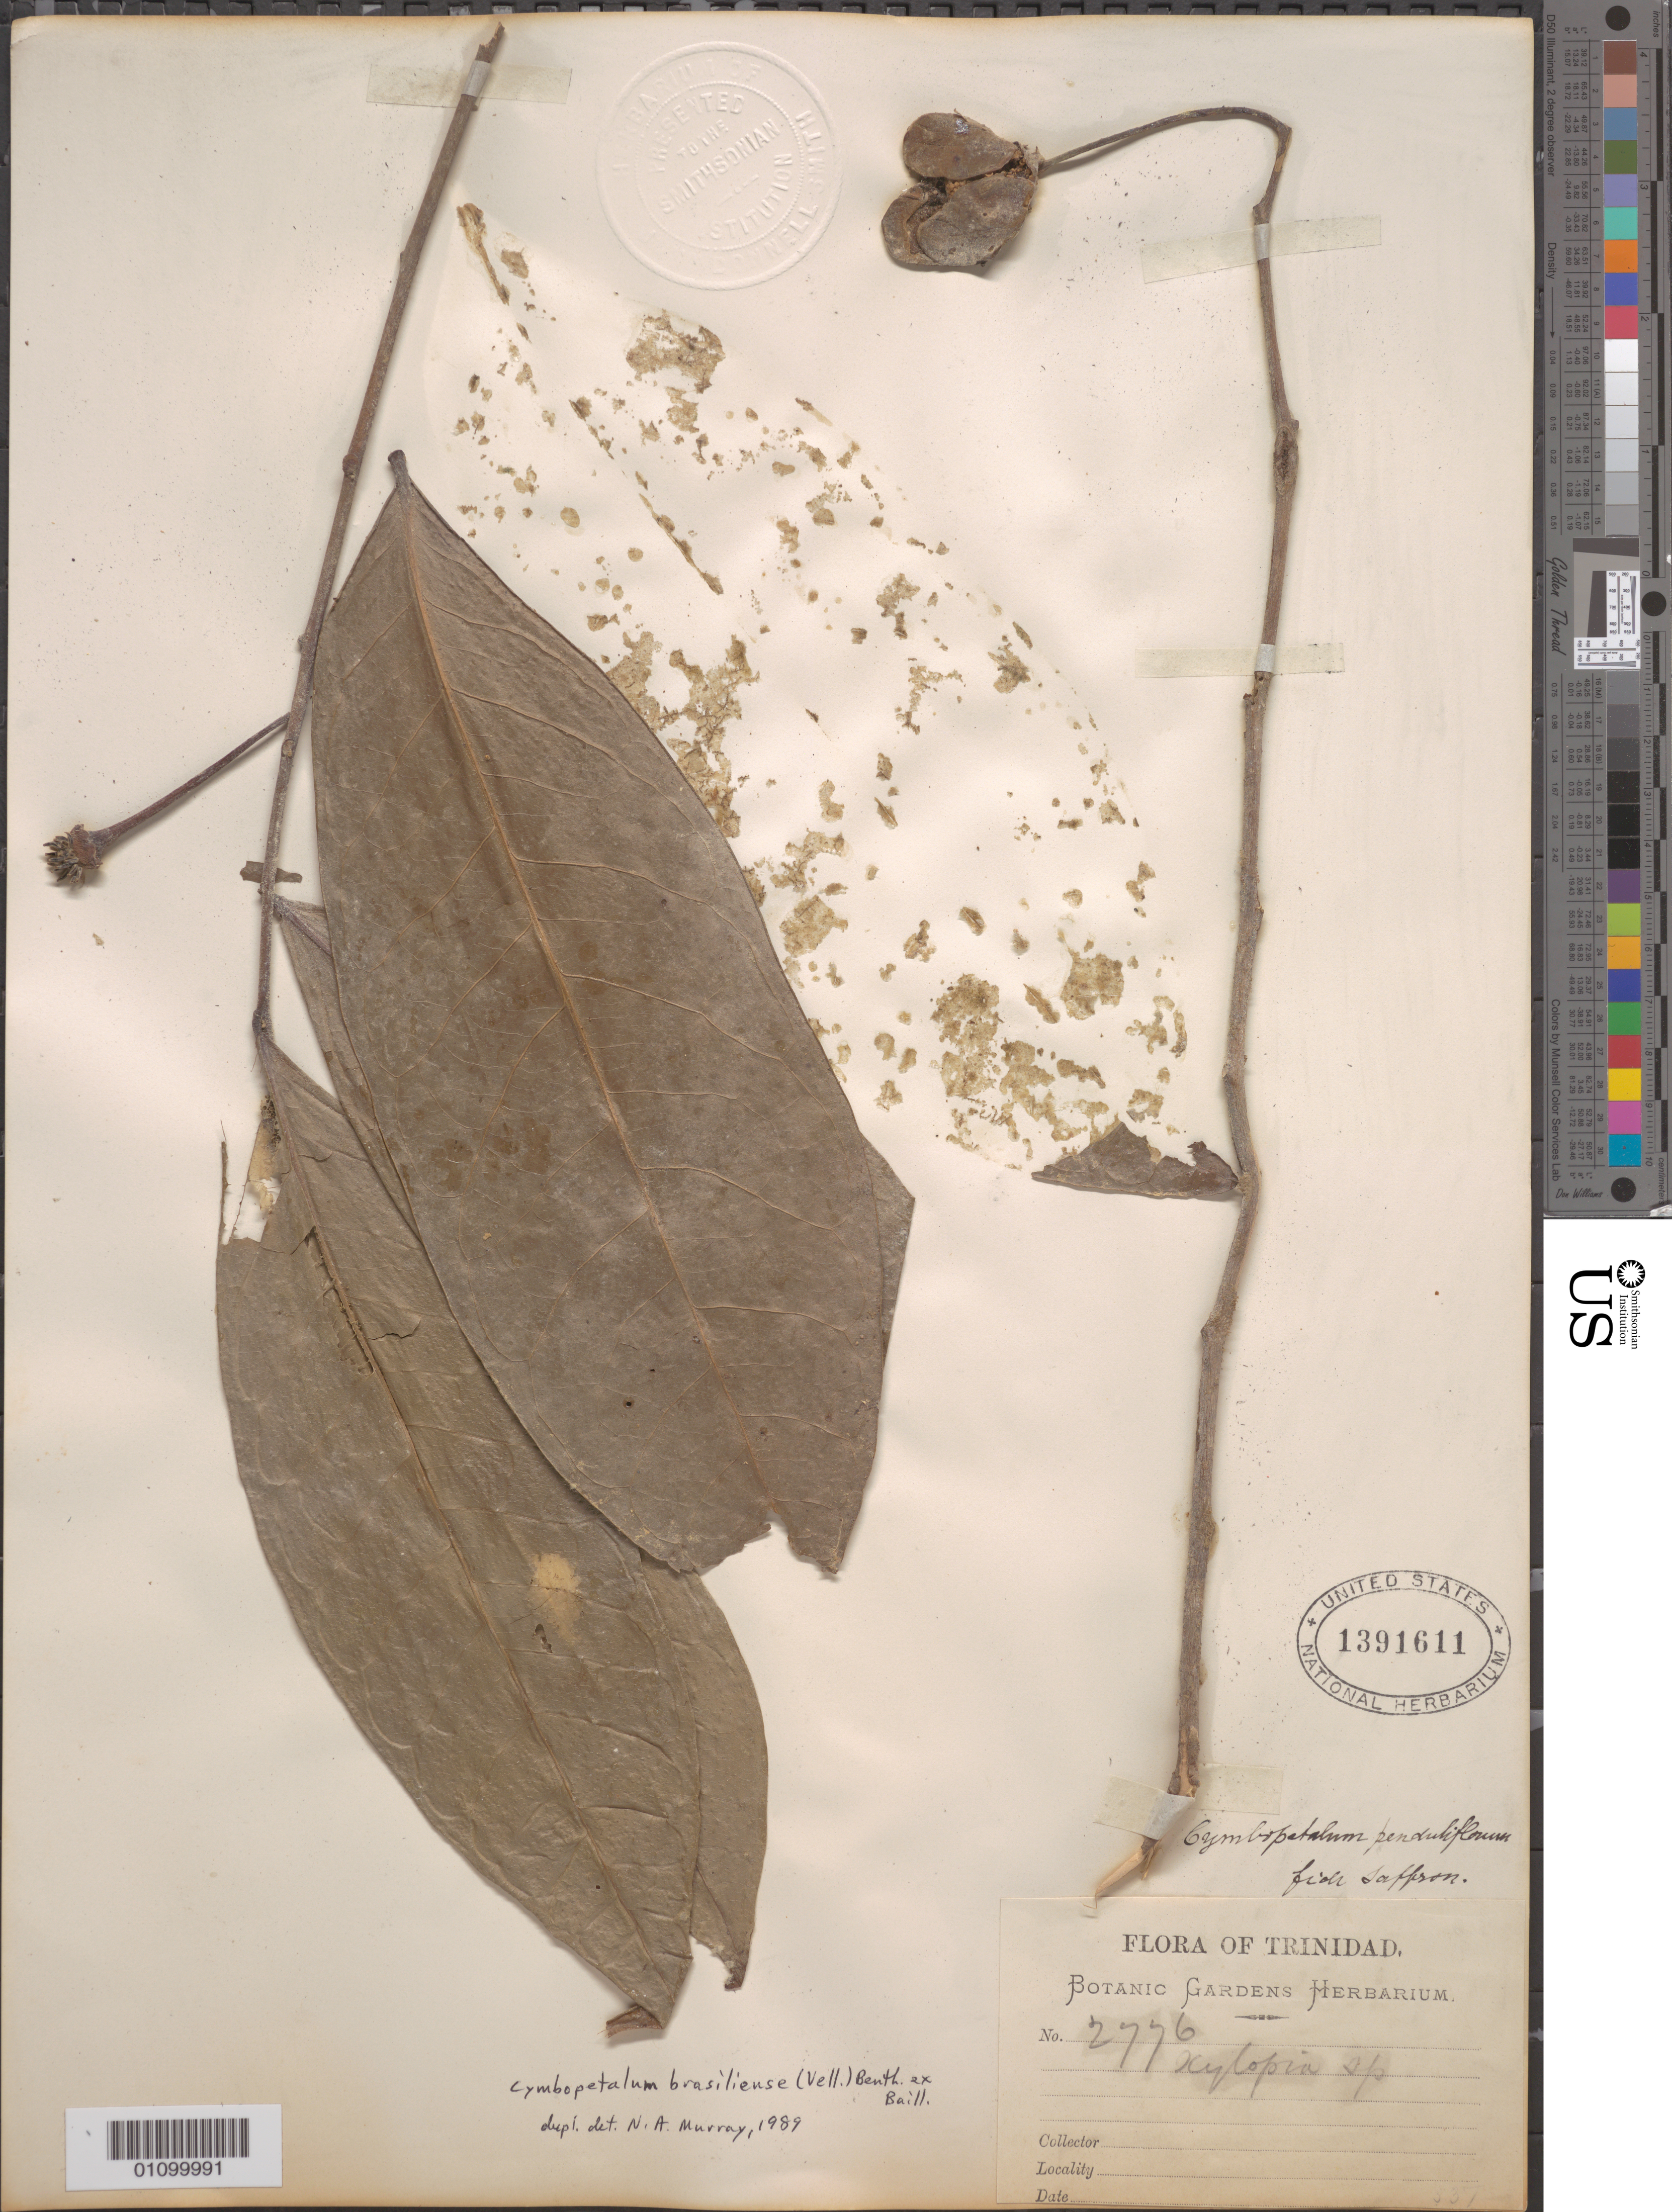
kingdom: Plantae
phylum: Tracheophyta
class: Magnoliopsida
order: Magnoliales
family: Annonaceae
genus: Cymbopetalum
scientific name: Cymbopetalum brasiliense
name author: (Vell.) Benth. ex Baill.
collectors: Botanic Gardens Herbarium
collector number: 2776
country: Trinidad and Tobago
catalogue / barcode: US 1391611